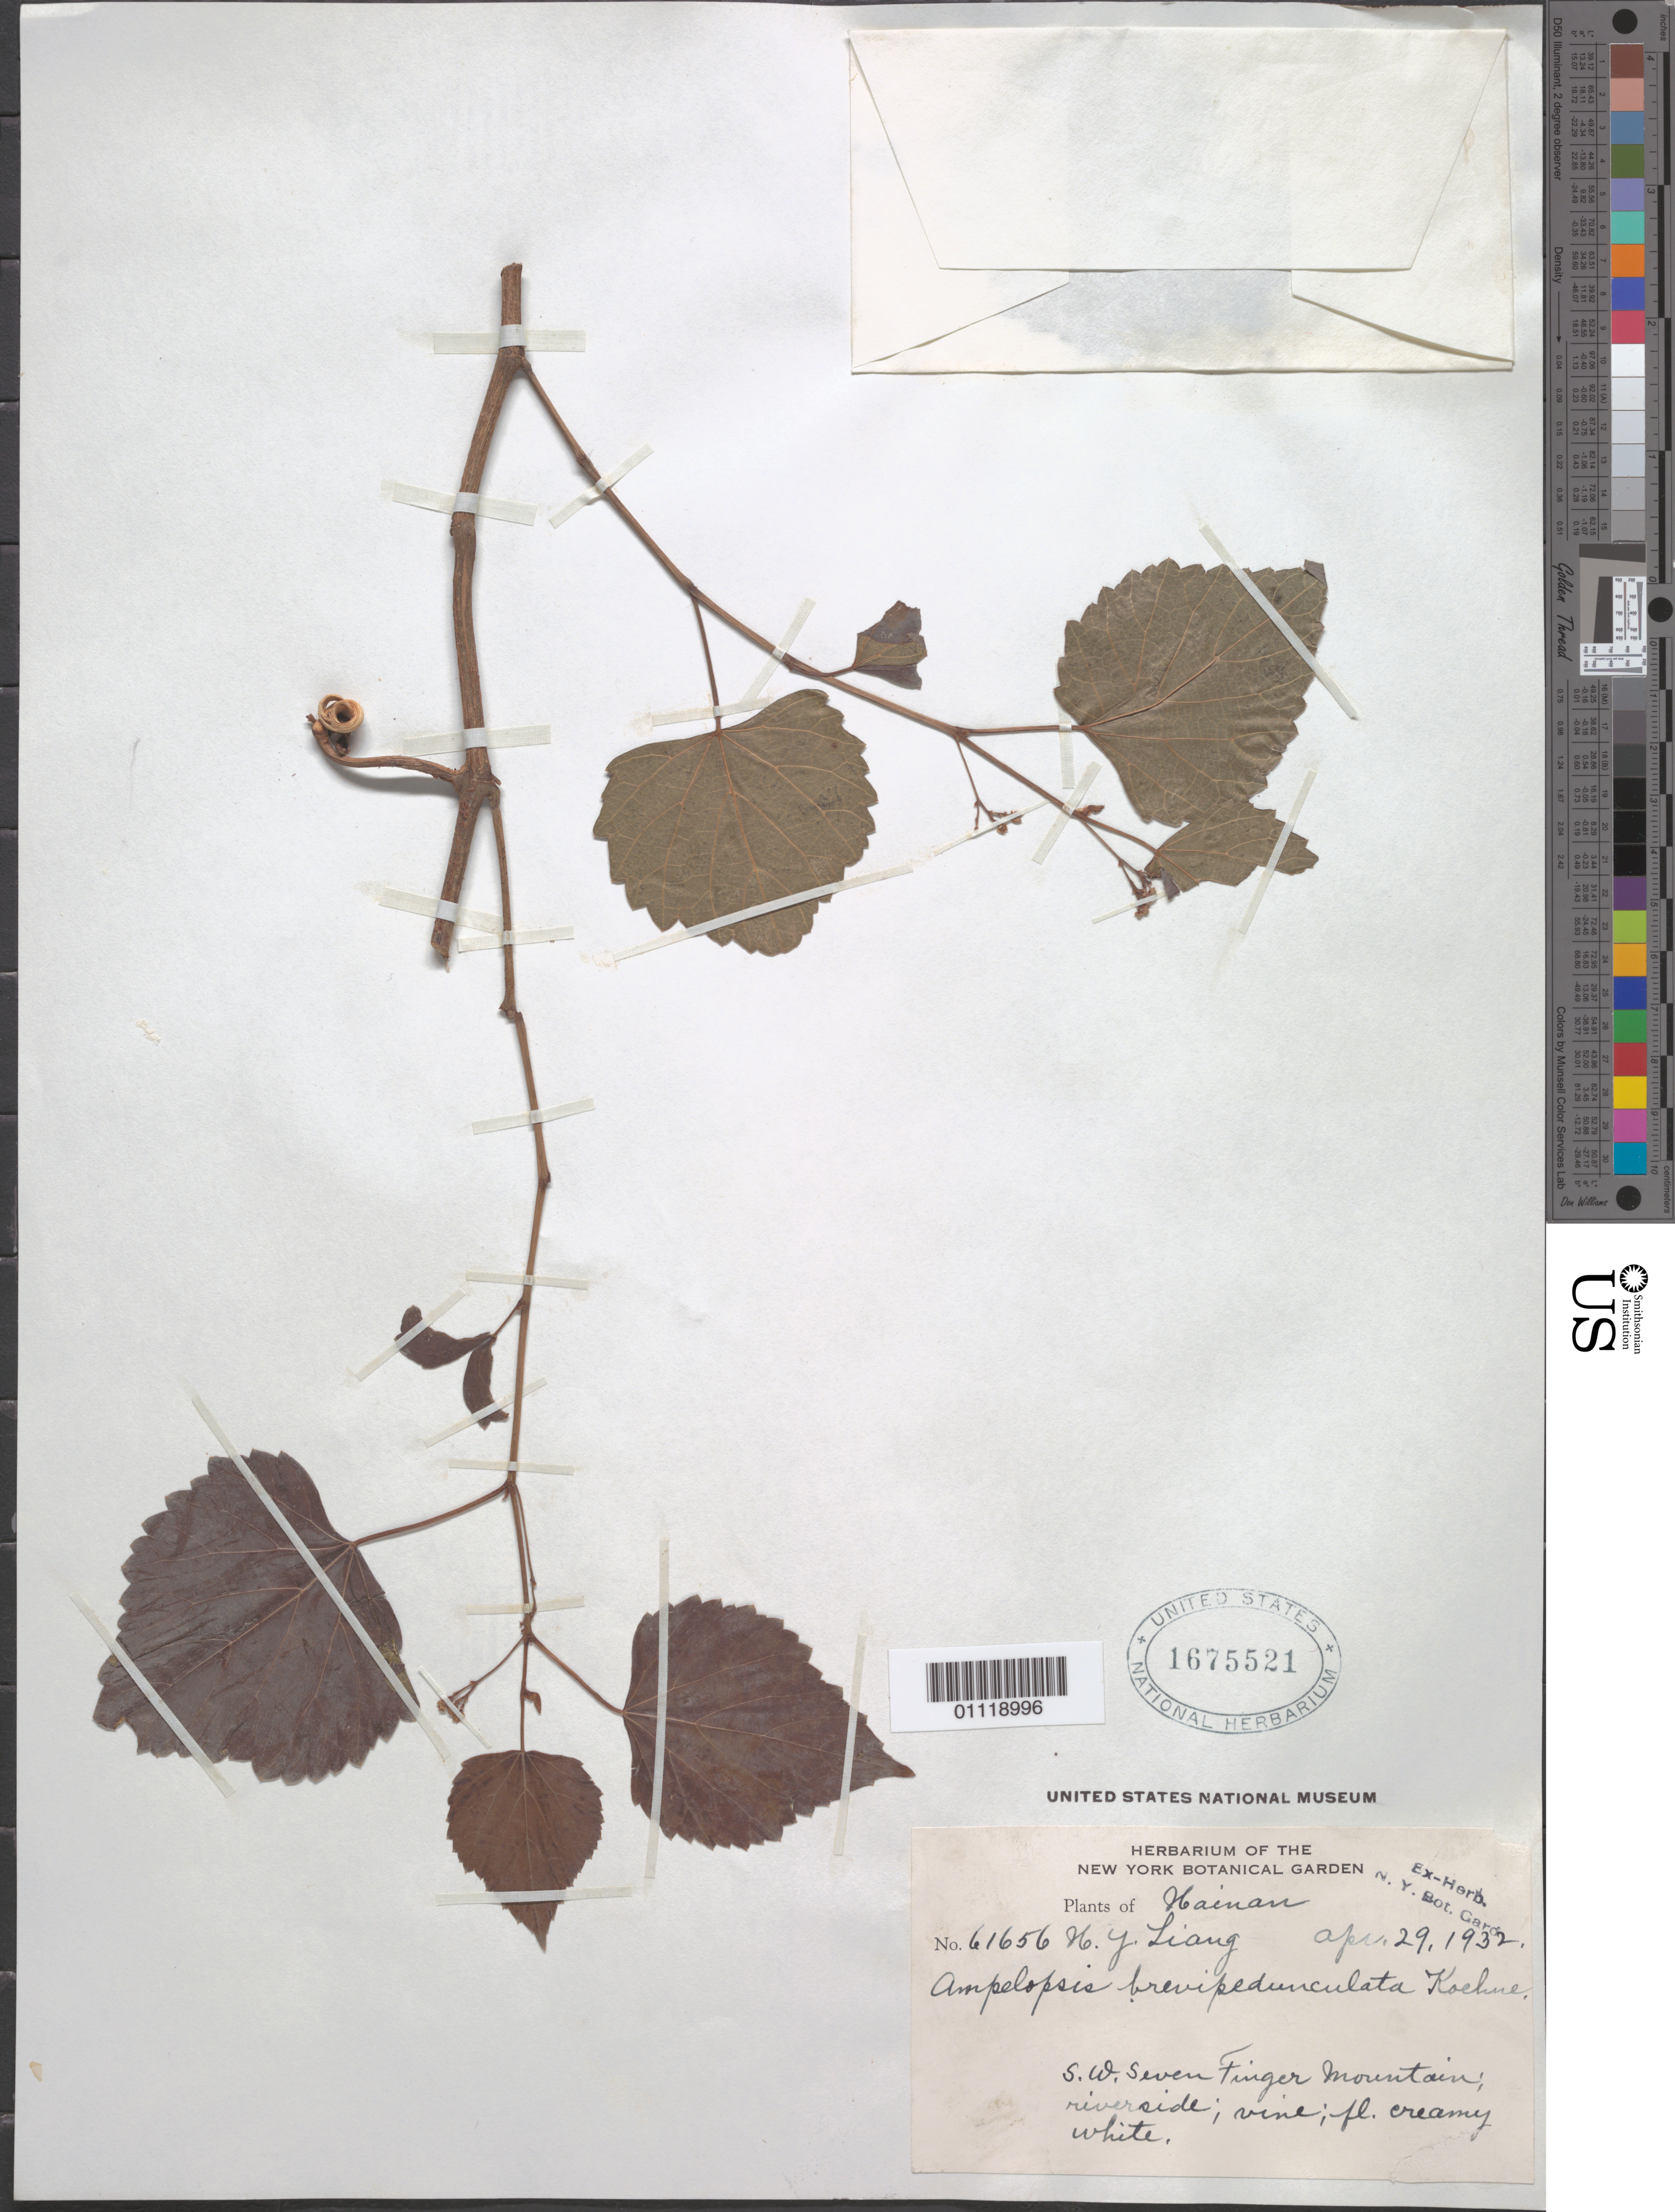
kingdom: Plantae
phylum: Tracheophyta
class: Magnoliopsida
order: Vitales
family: Vitaceae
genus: Ampelopsis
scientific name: Ampelopsis brevipedunculata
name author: (Maxim.) Trautv.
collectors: H. Y. Liang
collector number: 61656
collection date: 1932-04-29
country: China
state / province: Hainan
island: Hainan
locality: SW Seven Finger Mt.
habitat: Riverside, vine.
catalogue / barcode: US 1675521